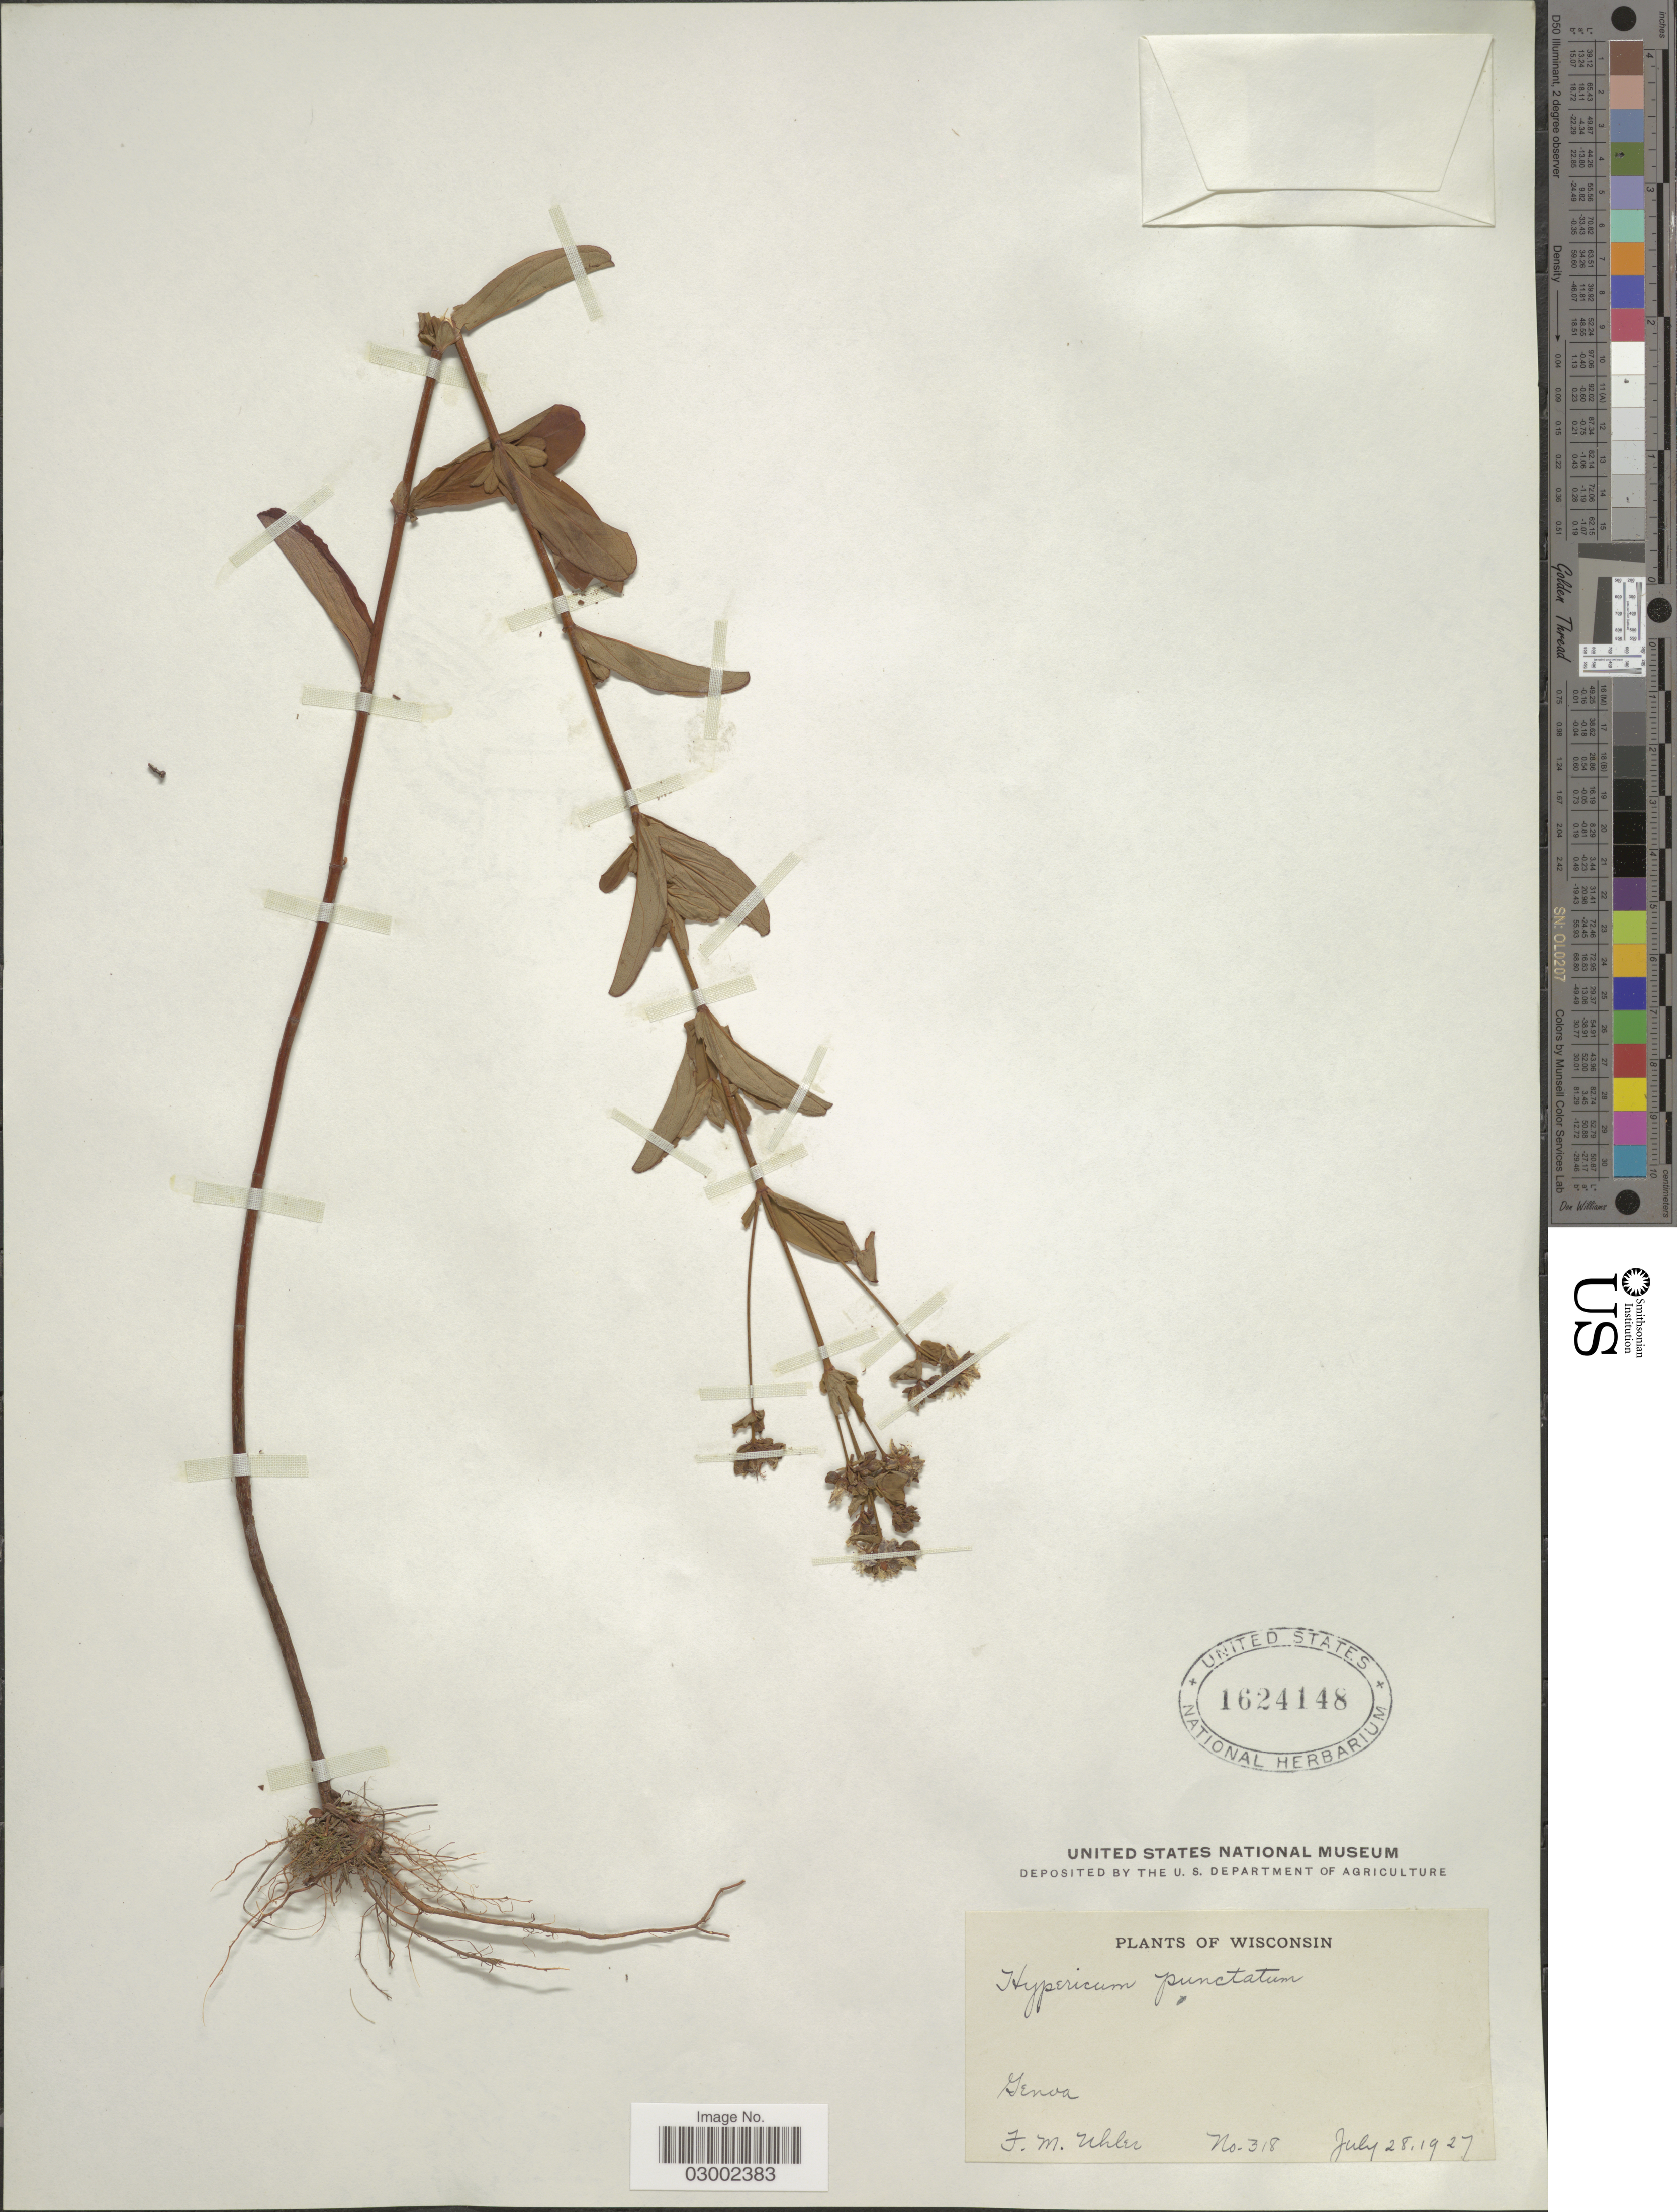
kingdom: Plantae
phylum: Tracheophyta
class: Magnoliopsida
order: Malpighiales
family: Hypericaceae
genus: Hypericum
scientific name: Hypericum punctatum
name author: Lam.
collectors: F. M. Uhler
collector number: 318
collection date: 1927-07-28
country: United States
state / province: Wisconsin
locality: Genoa.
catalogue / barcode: US 1624148